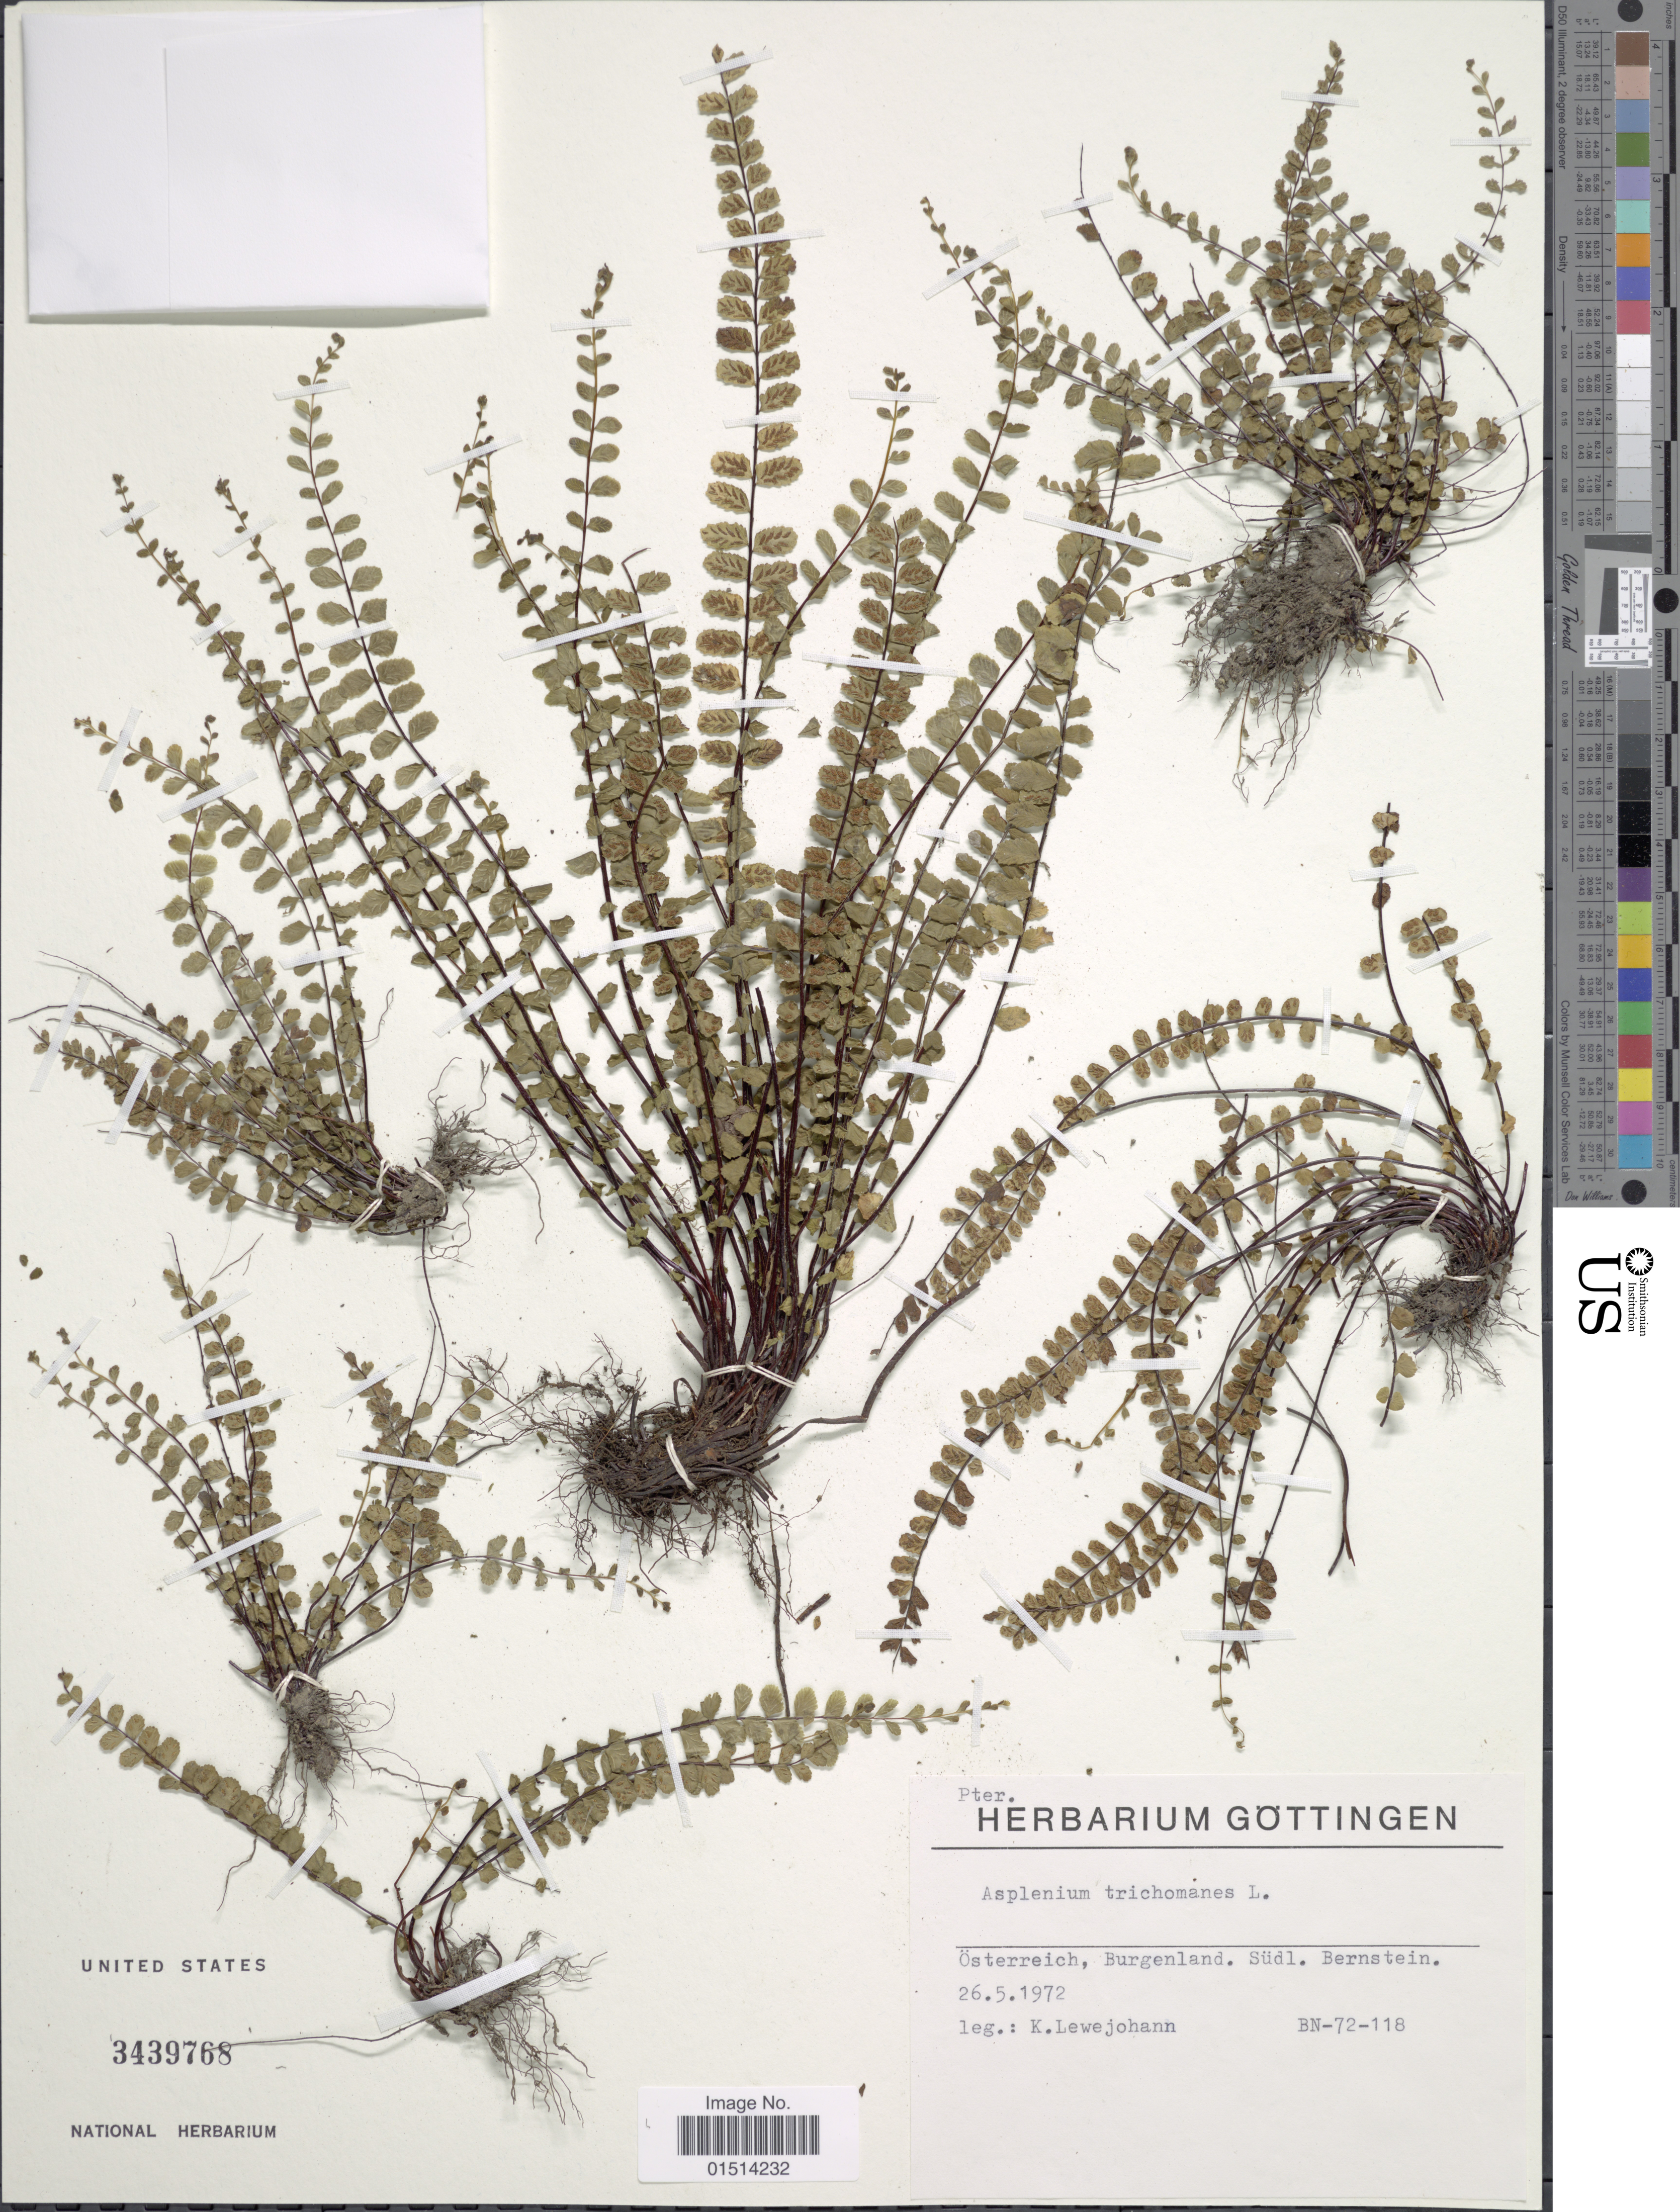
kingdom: Plantae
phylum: Tracheophyta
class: Polypodiopsida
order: Polypodiales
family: Aspleniaceae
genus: Asplenium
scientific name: Asplenium trichomanes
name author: L.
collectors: K. Lewejohann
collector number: BN-72-118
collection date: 1972-05-26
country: Austria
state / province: Burgenland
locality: Osterreich, Burgenland, Sudl. bernstein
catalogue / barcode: US 3439768